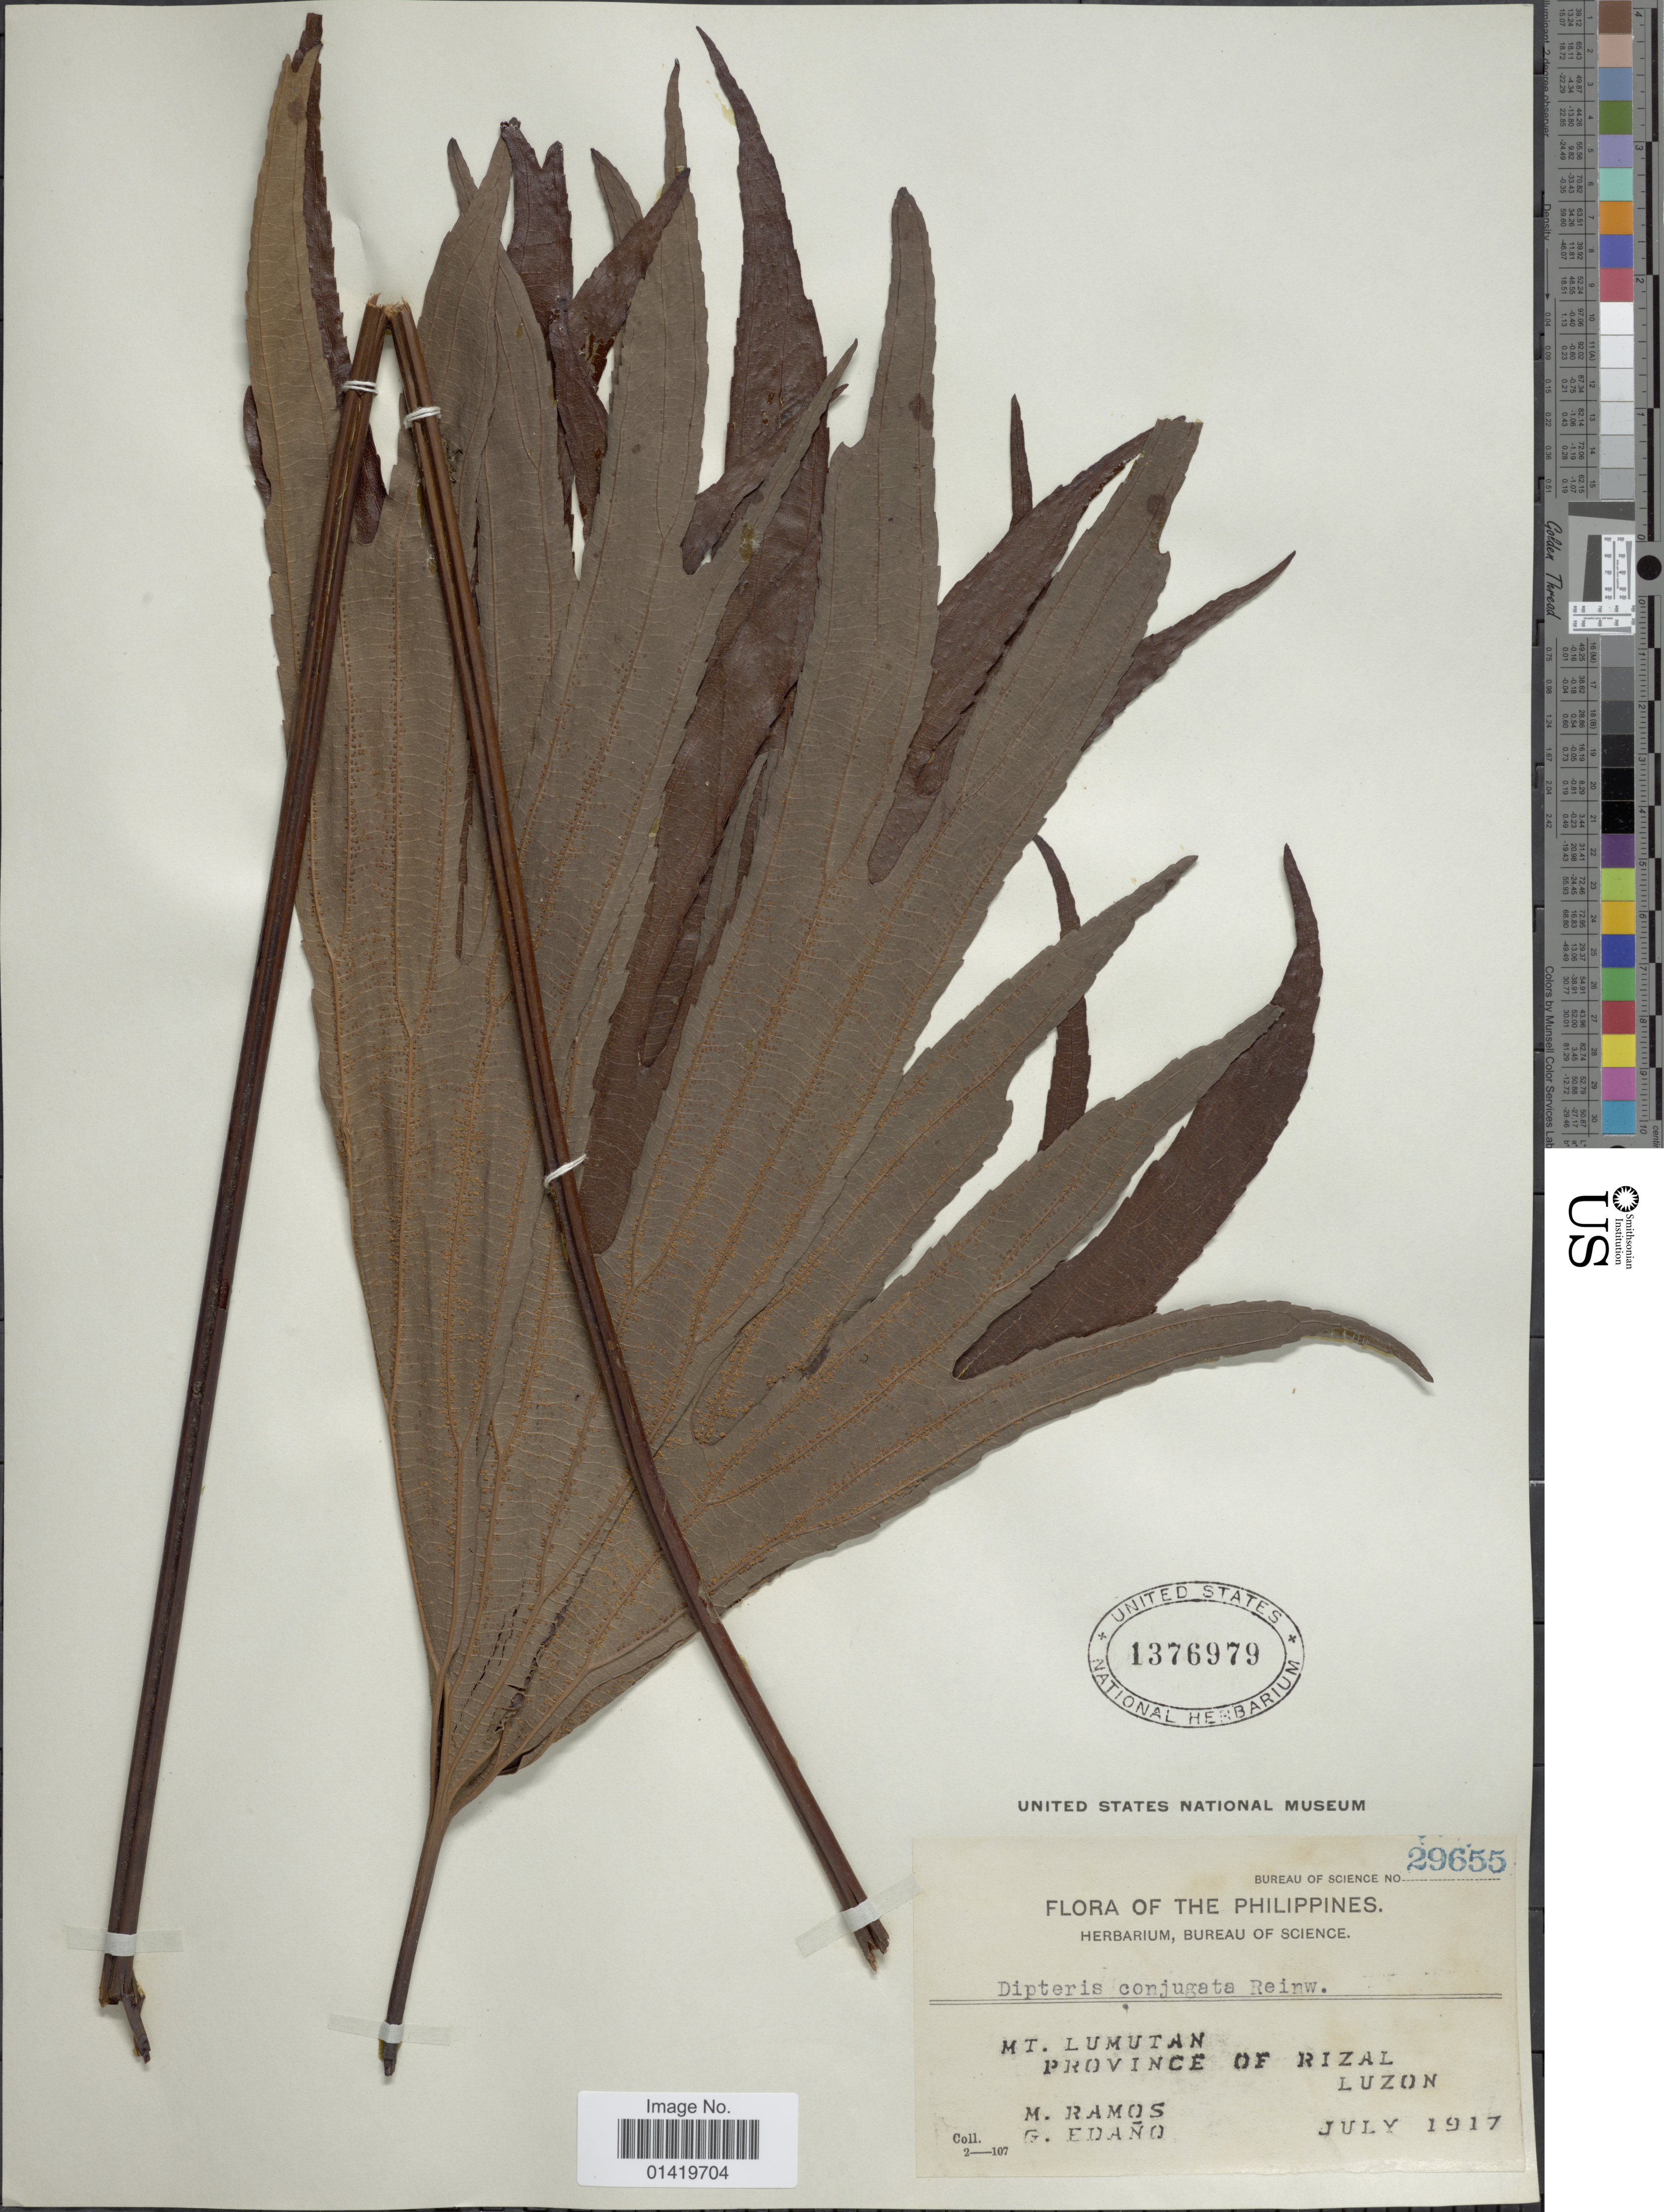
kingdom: Plantae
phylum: Tracheophyta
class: Polypodiopsida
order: Gleicheniales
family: Dipteridaceae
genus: Dipteris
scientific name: Dipteris conjugata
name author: Reinw.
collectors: M. Ramos & G. Edaño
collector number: Bureau of Science 29655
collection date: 1917-07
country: Philippines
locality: Mt. Lumutan, province of Rizal, Luzon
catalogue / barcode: US 1376979